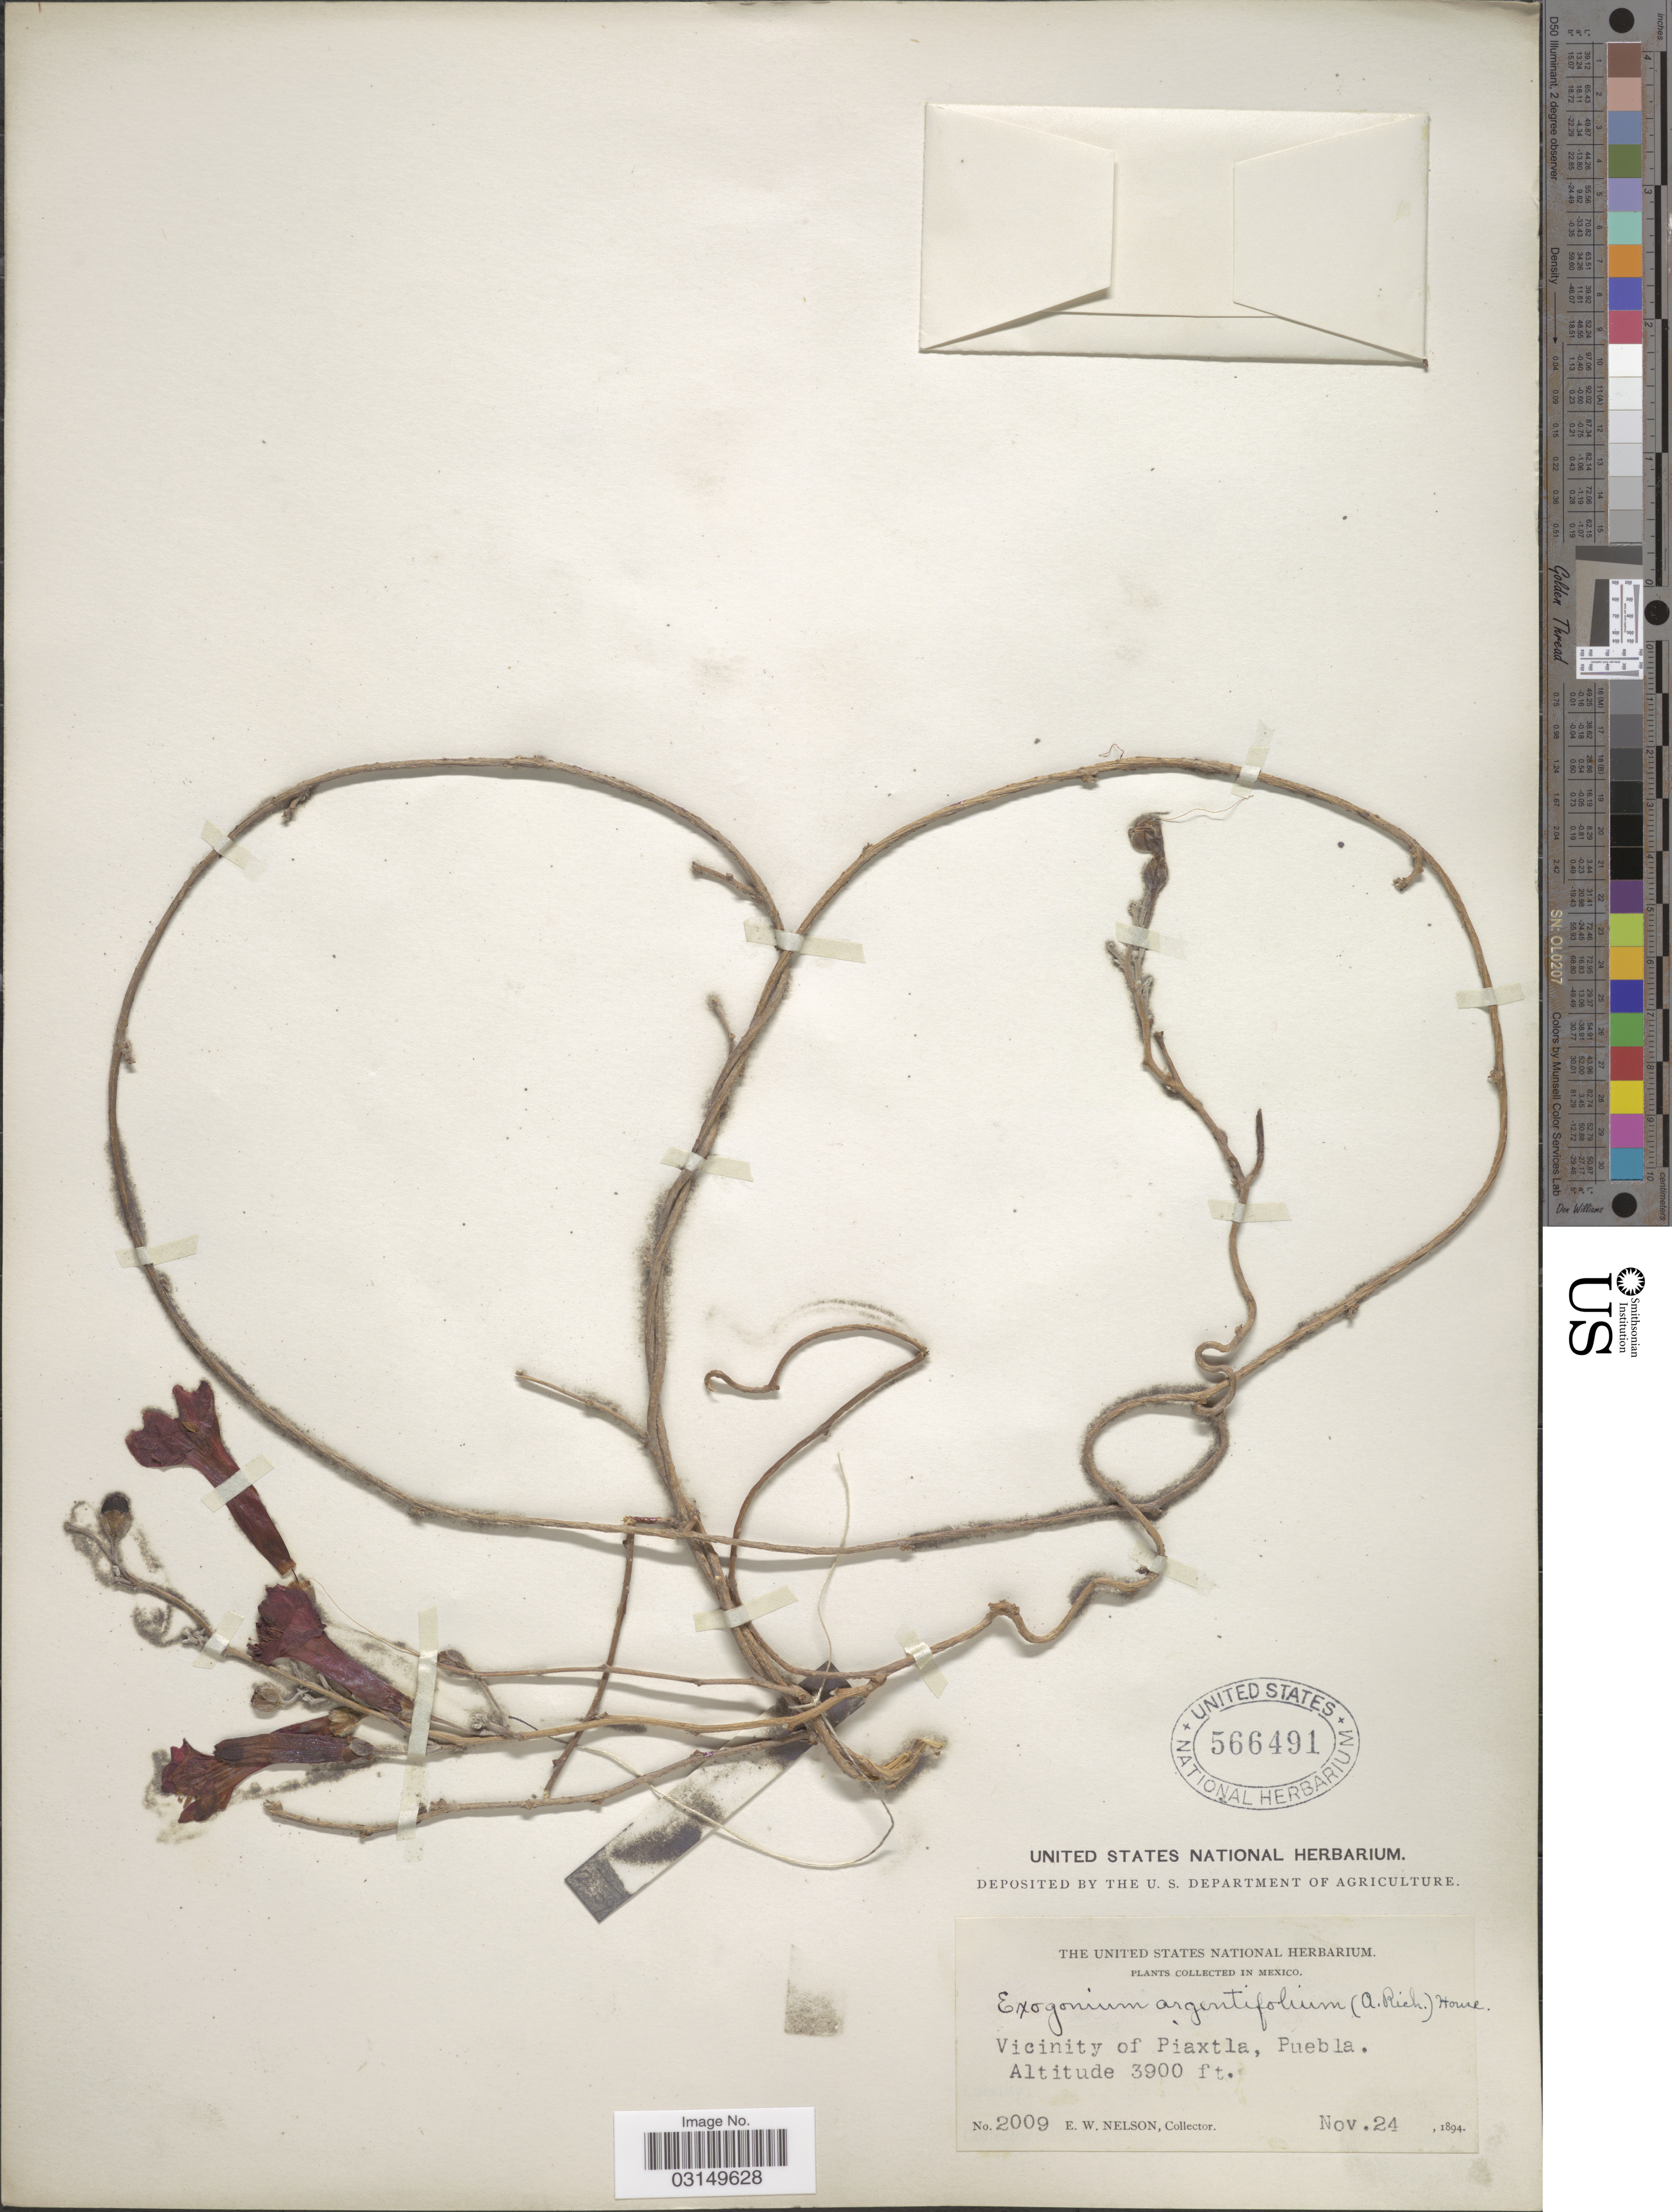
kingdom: Plantae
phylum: Tracheophyta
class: Magnoliopsida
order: Solanales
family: Convolvulaceae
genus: Ipomoea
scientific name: Ipomoea argentifolia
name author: A. Rich.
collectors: E. W. Nelson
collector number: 2009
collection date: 1894-11-24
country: Mexico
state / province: Puebla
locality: Vicinity of Piaxtla.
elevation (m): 1189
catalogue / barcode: US 566491